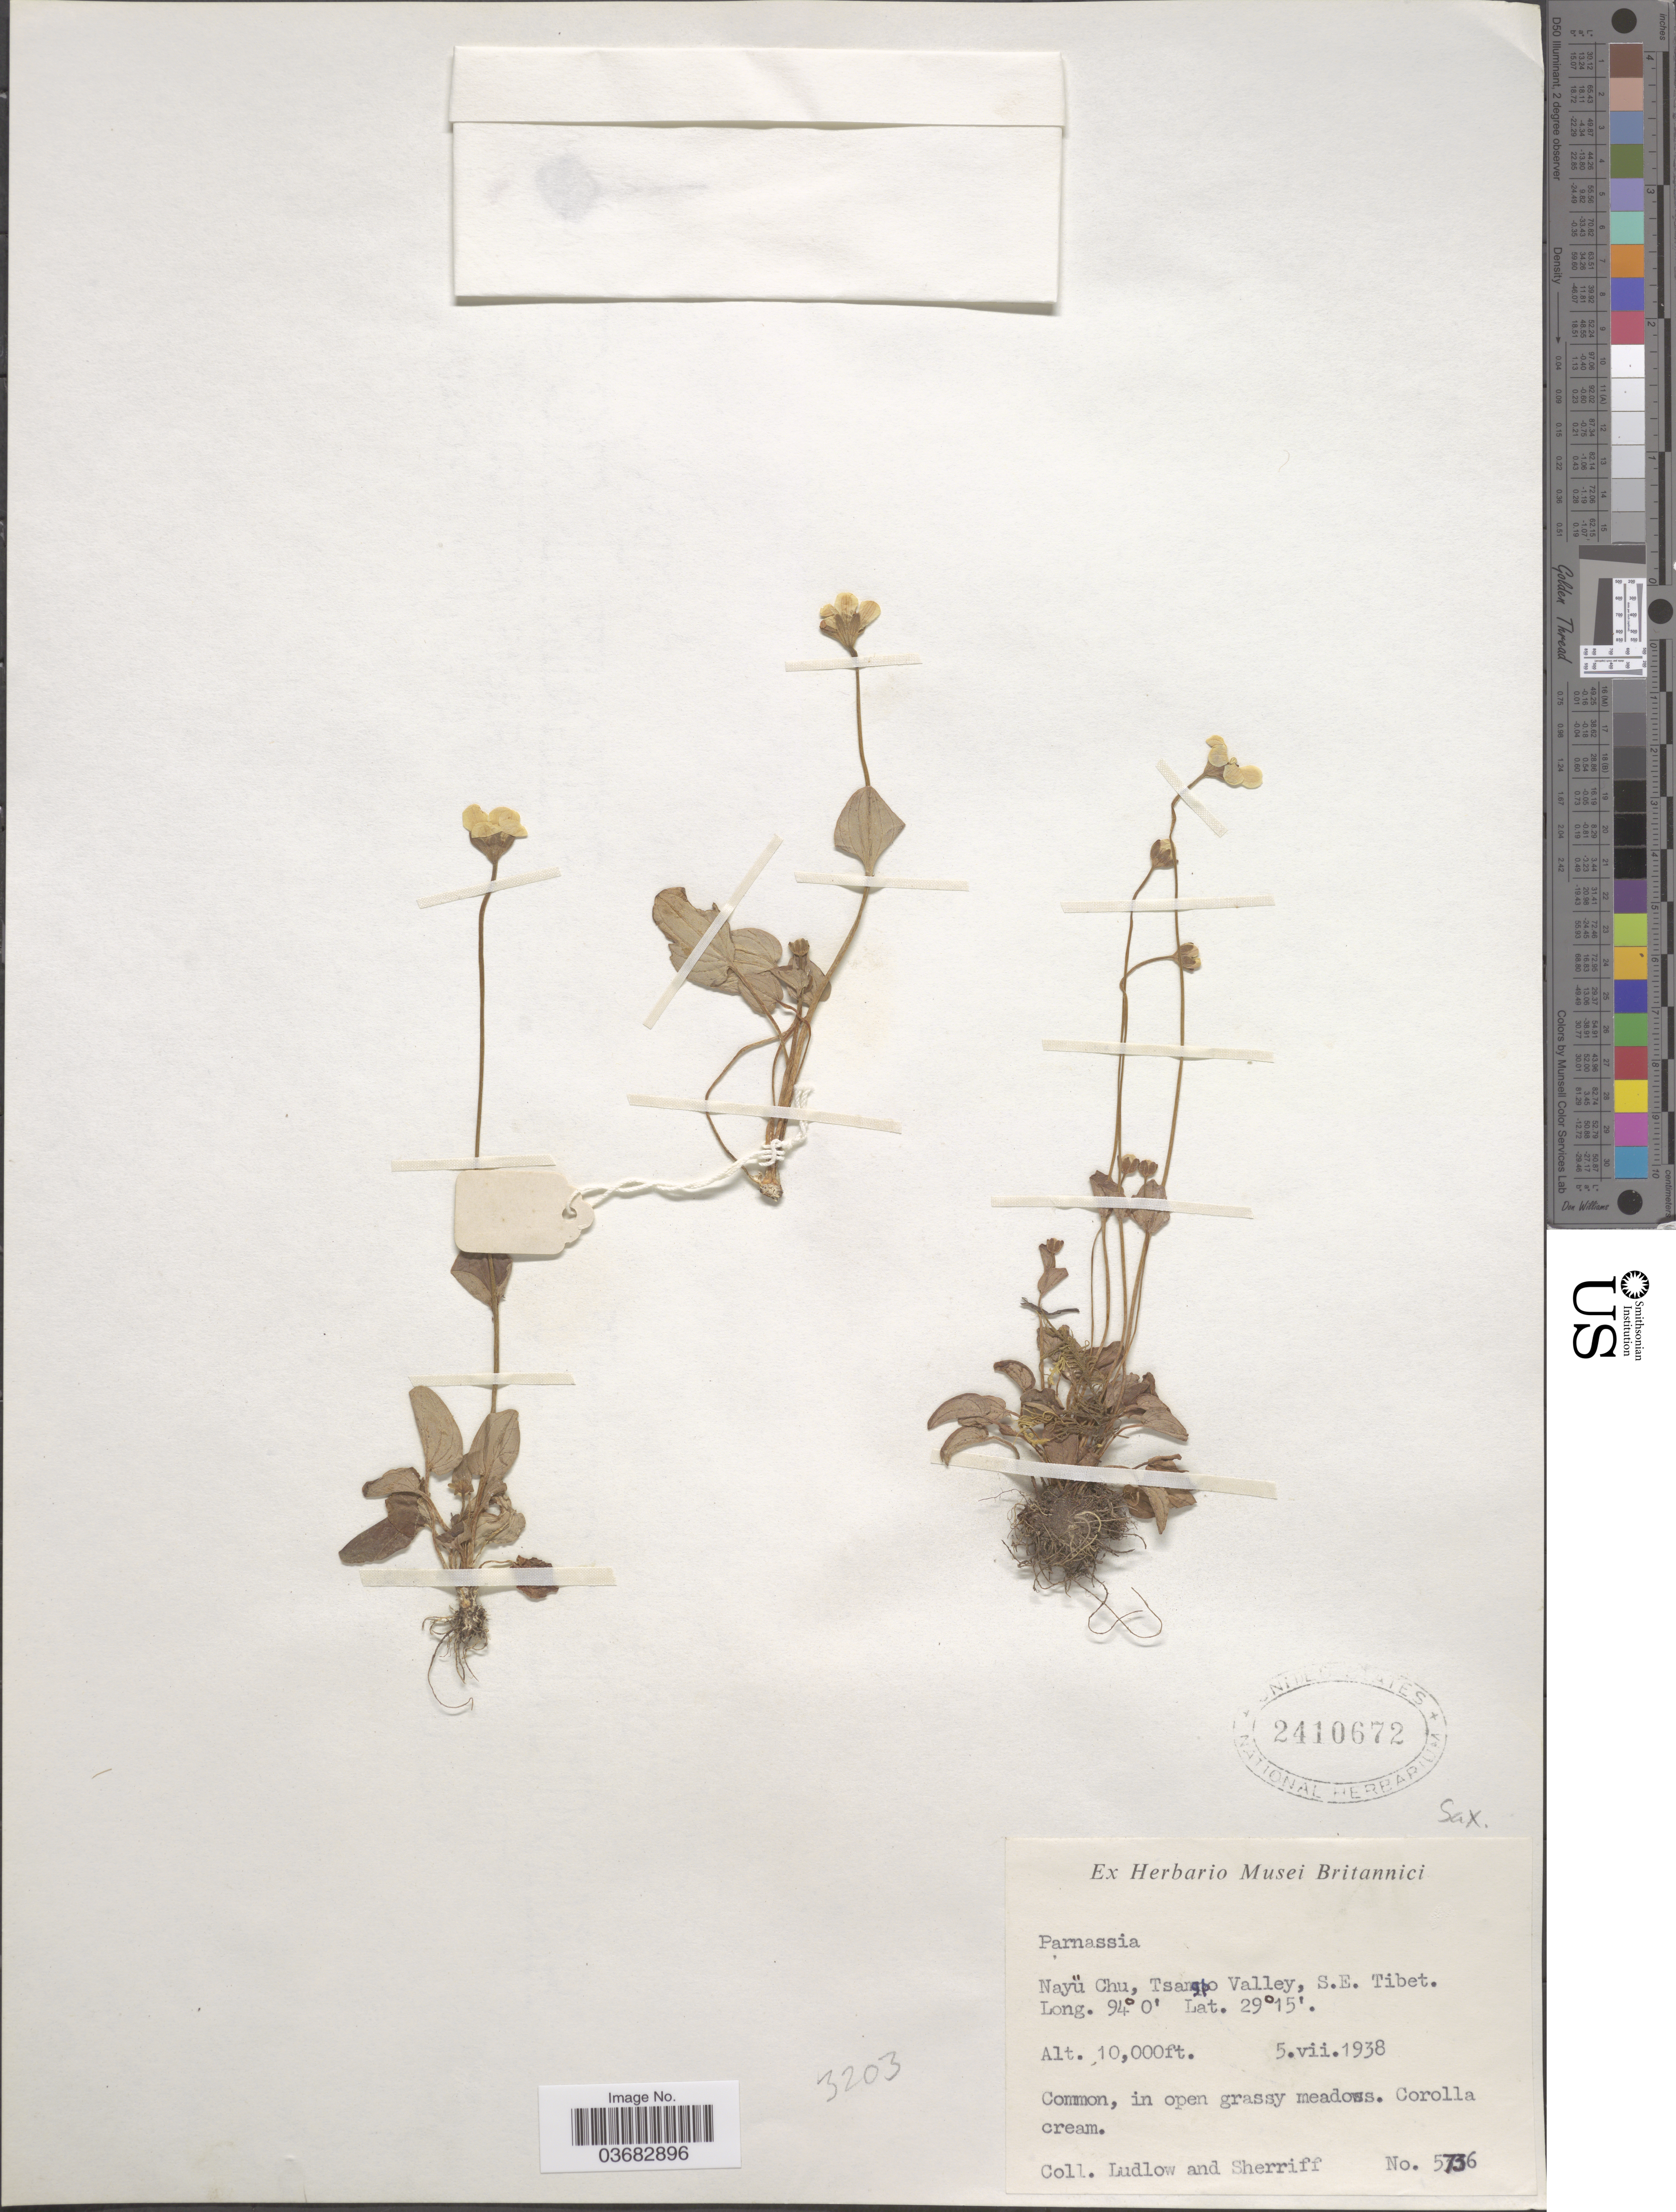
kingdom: Plantae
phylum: Tracheophyta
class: Magnoliopsida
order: Celastrales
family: Parnassiaceae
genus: Parnassia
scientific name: Parnassia sp.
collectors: -. Ludlow & Sherriff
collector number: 5736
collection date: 1938-07-05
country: China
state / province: Xizang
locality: Nayü Chu, Tsangpo Valley, S.E. Tibet. Common, in open grassy meadows.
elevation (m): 3048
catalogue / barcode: US 2410672